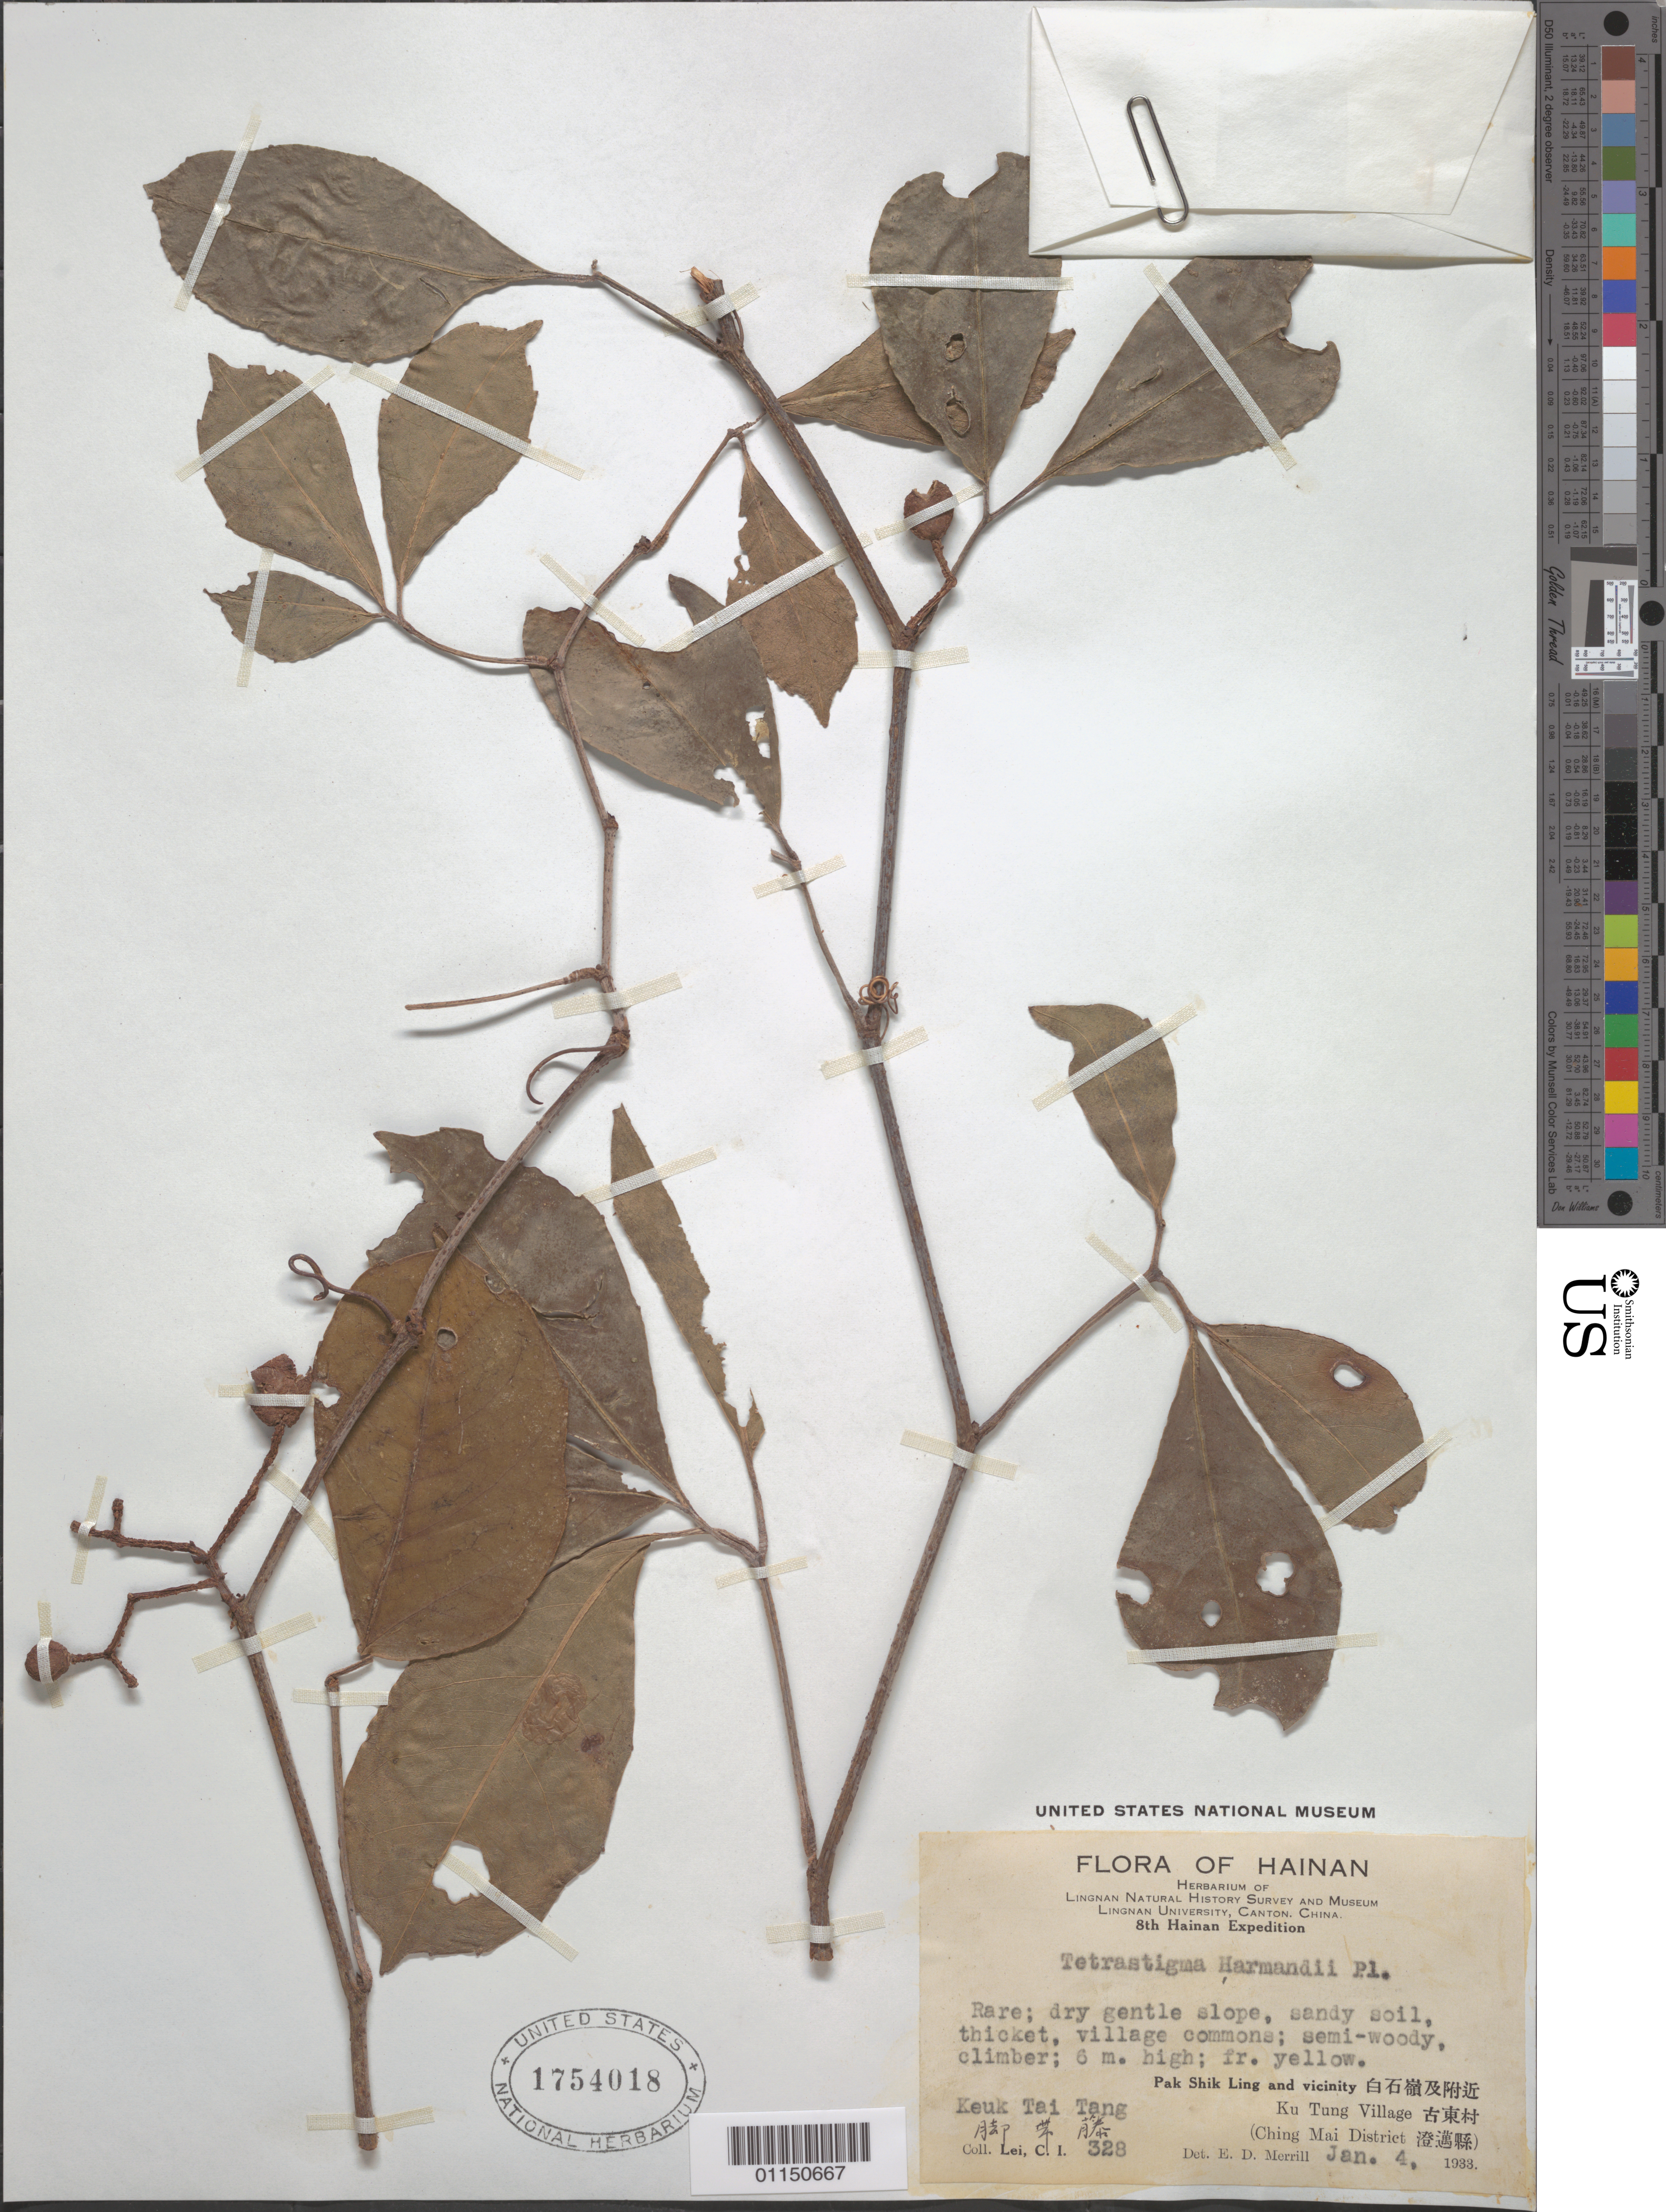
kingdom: Plantae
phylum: Tracheophyta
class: Magnoliopsida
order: Vitales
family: Vitaceae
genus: Tetrastigma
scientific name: Tetrastigma harmandii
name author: Planch.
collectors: C. I. Lei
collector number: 328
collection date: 1933-01-04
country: China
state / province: Hainan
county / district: Ching Mai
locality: Pak Shik Ling and vicinity. Ku Tung Village.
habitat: Rare; dry gentle slope, sandy soil, thicket, village commons; semi-woody, climber.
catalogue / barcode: US 1754018